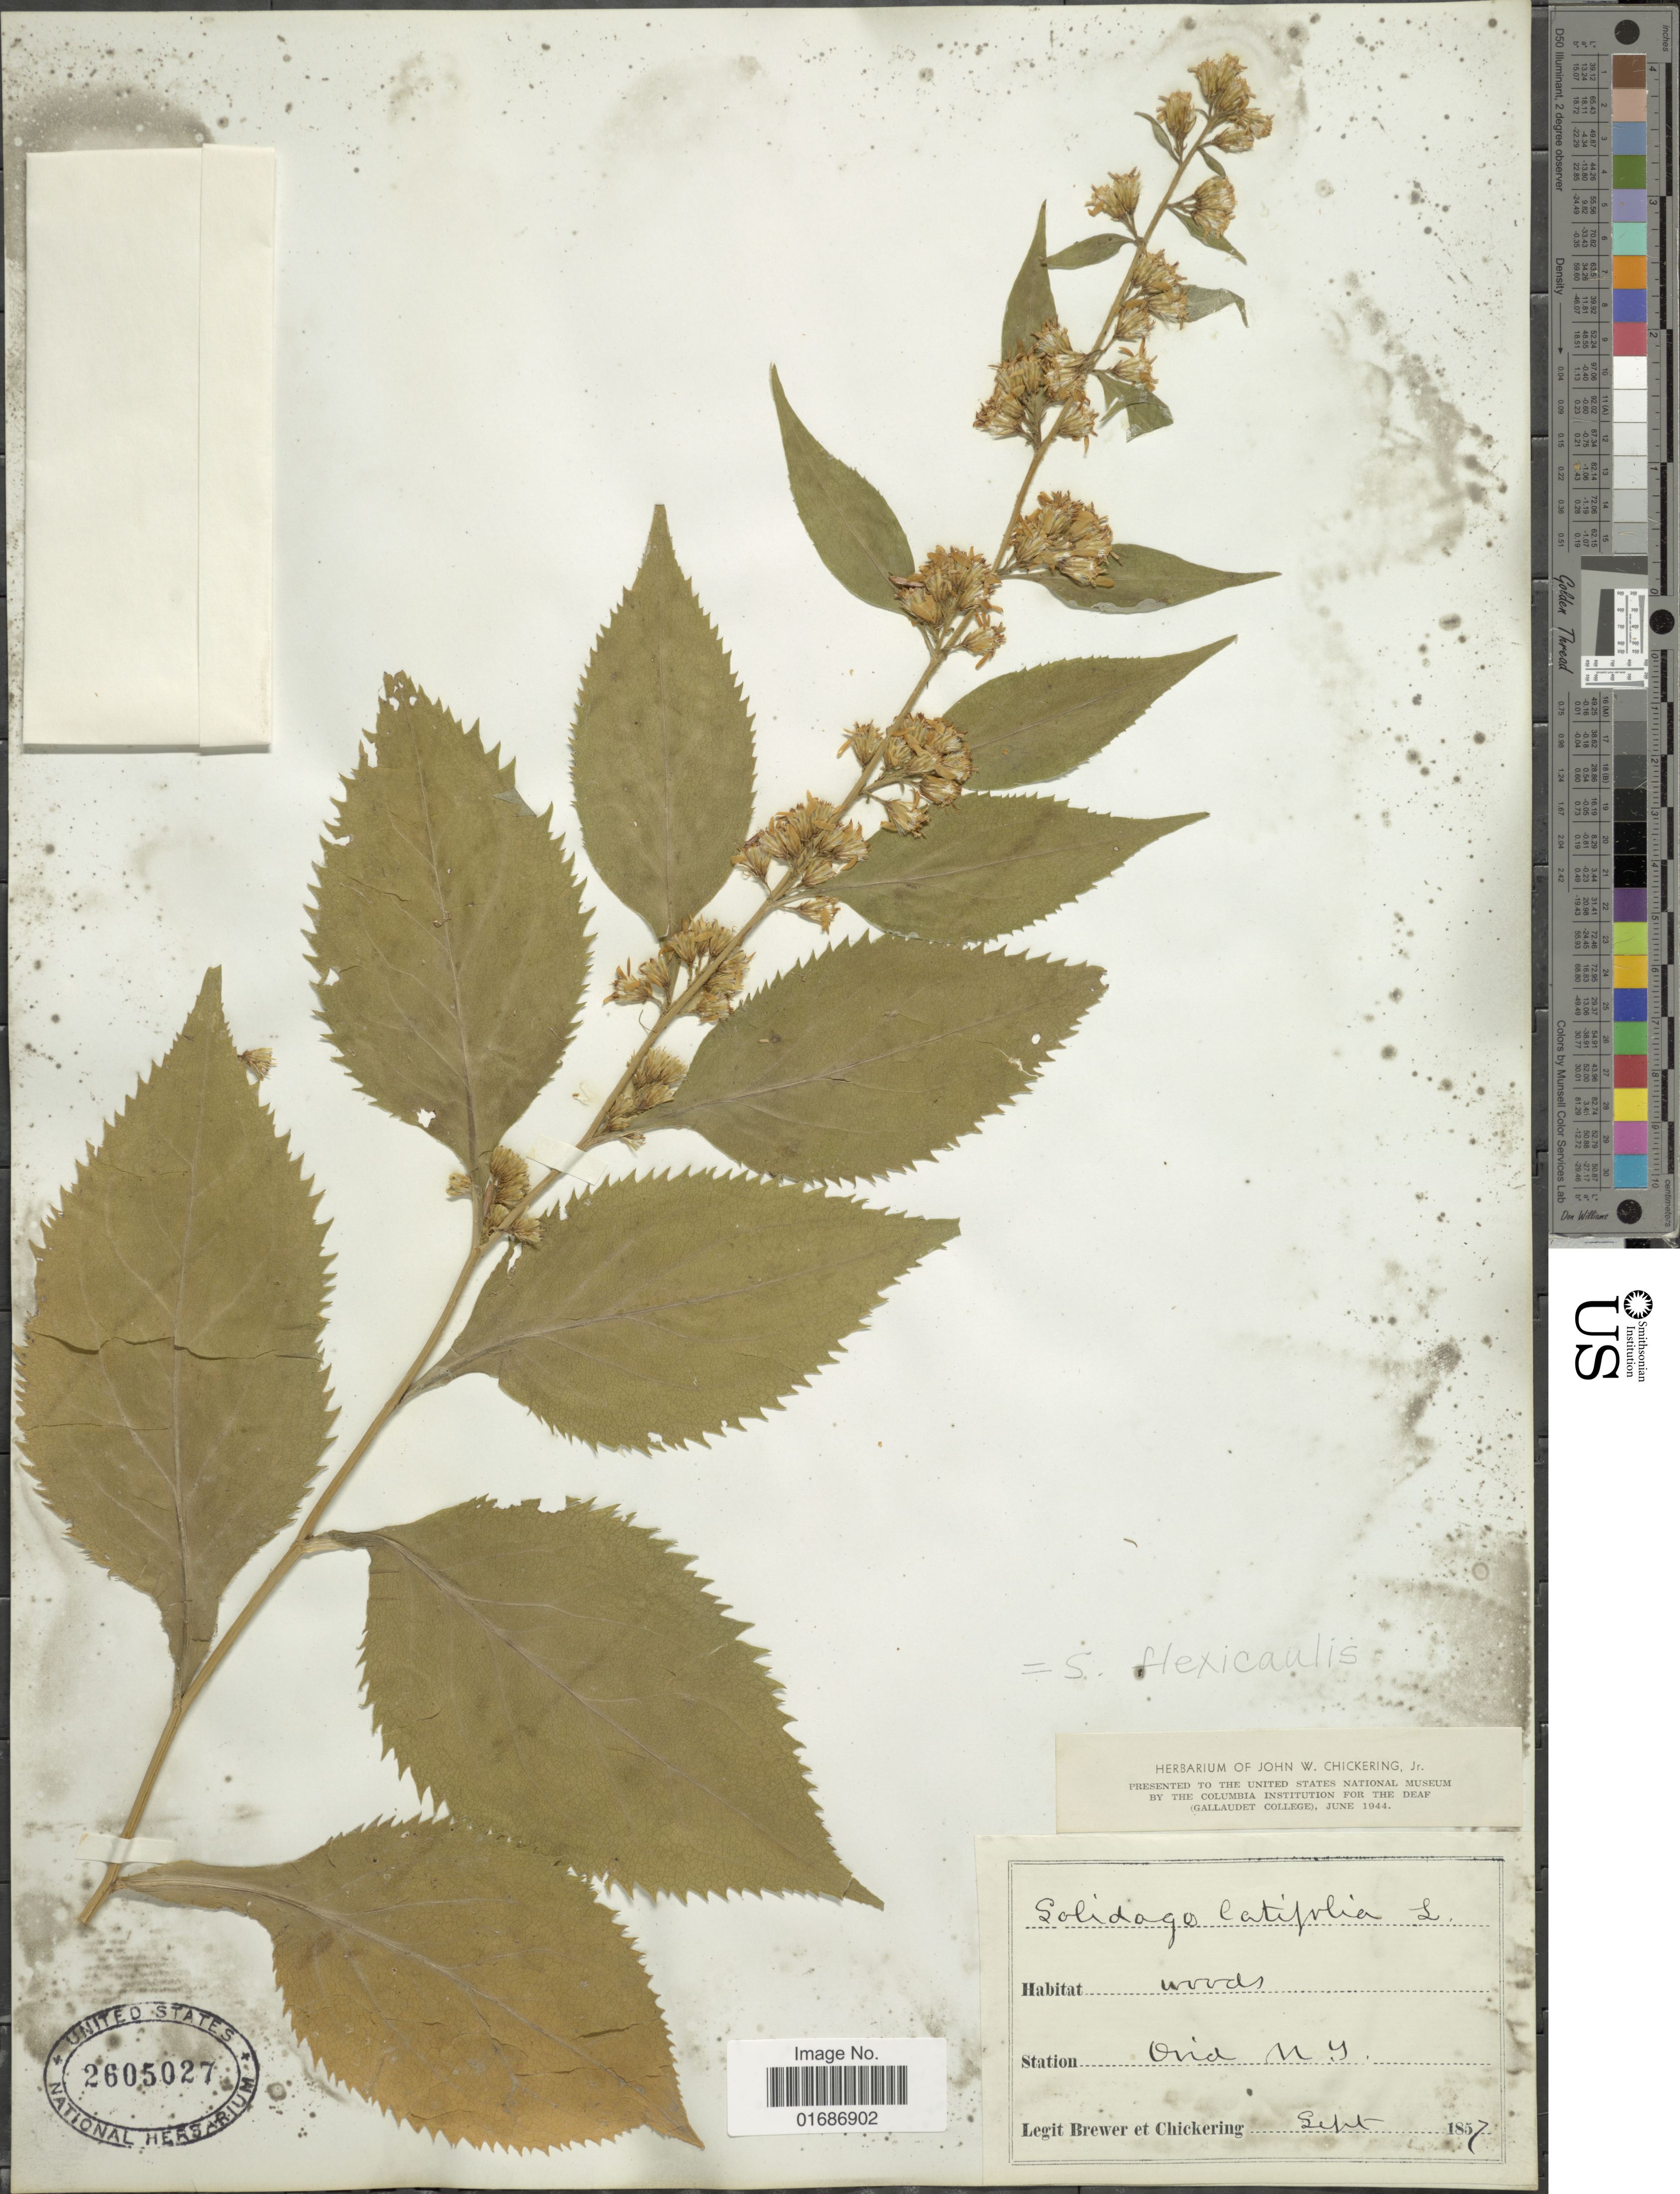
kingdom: Plantae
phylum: Tracheophyta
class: Magnoliopsida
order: Asterales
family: Asteraceae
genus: Solidago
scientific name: Solidago flexicaulis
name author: L.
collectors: -. Brewer & -. Chickering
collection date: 1857-09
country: United States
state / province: New York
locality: Ovid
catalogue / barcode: US 2605027